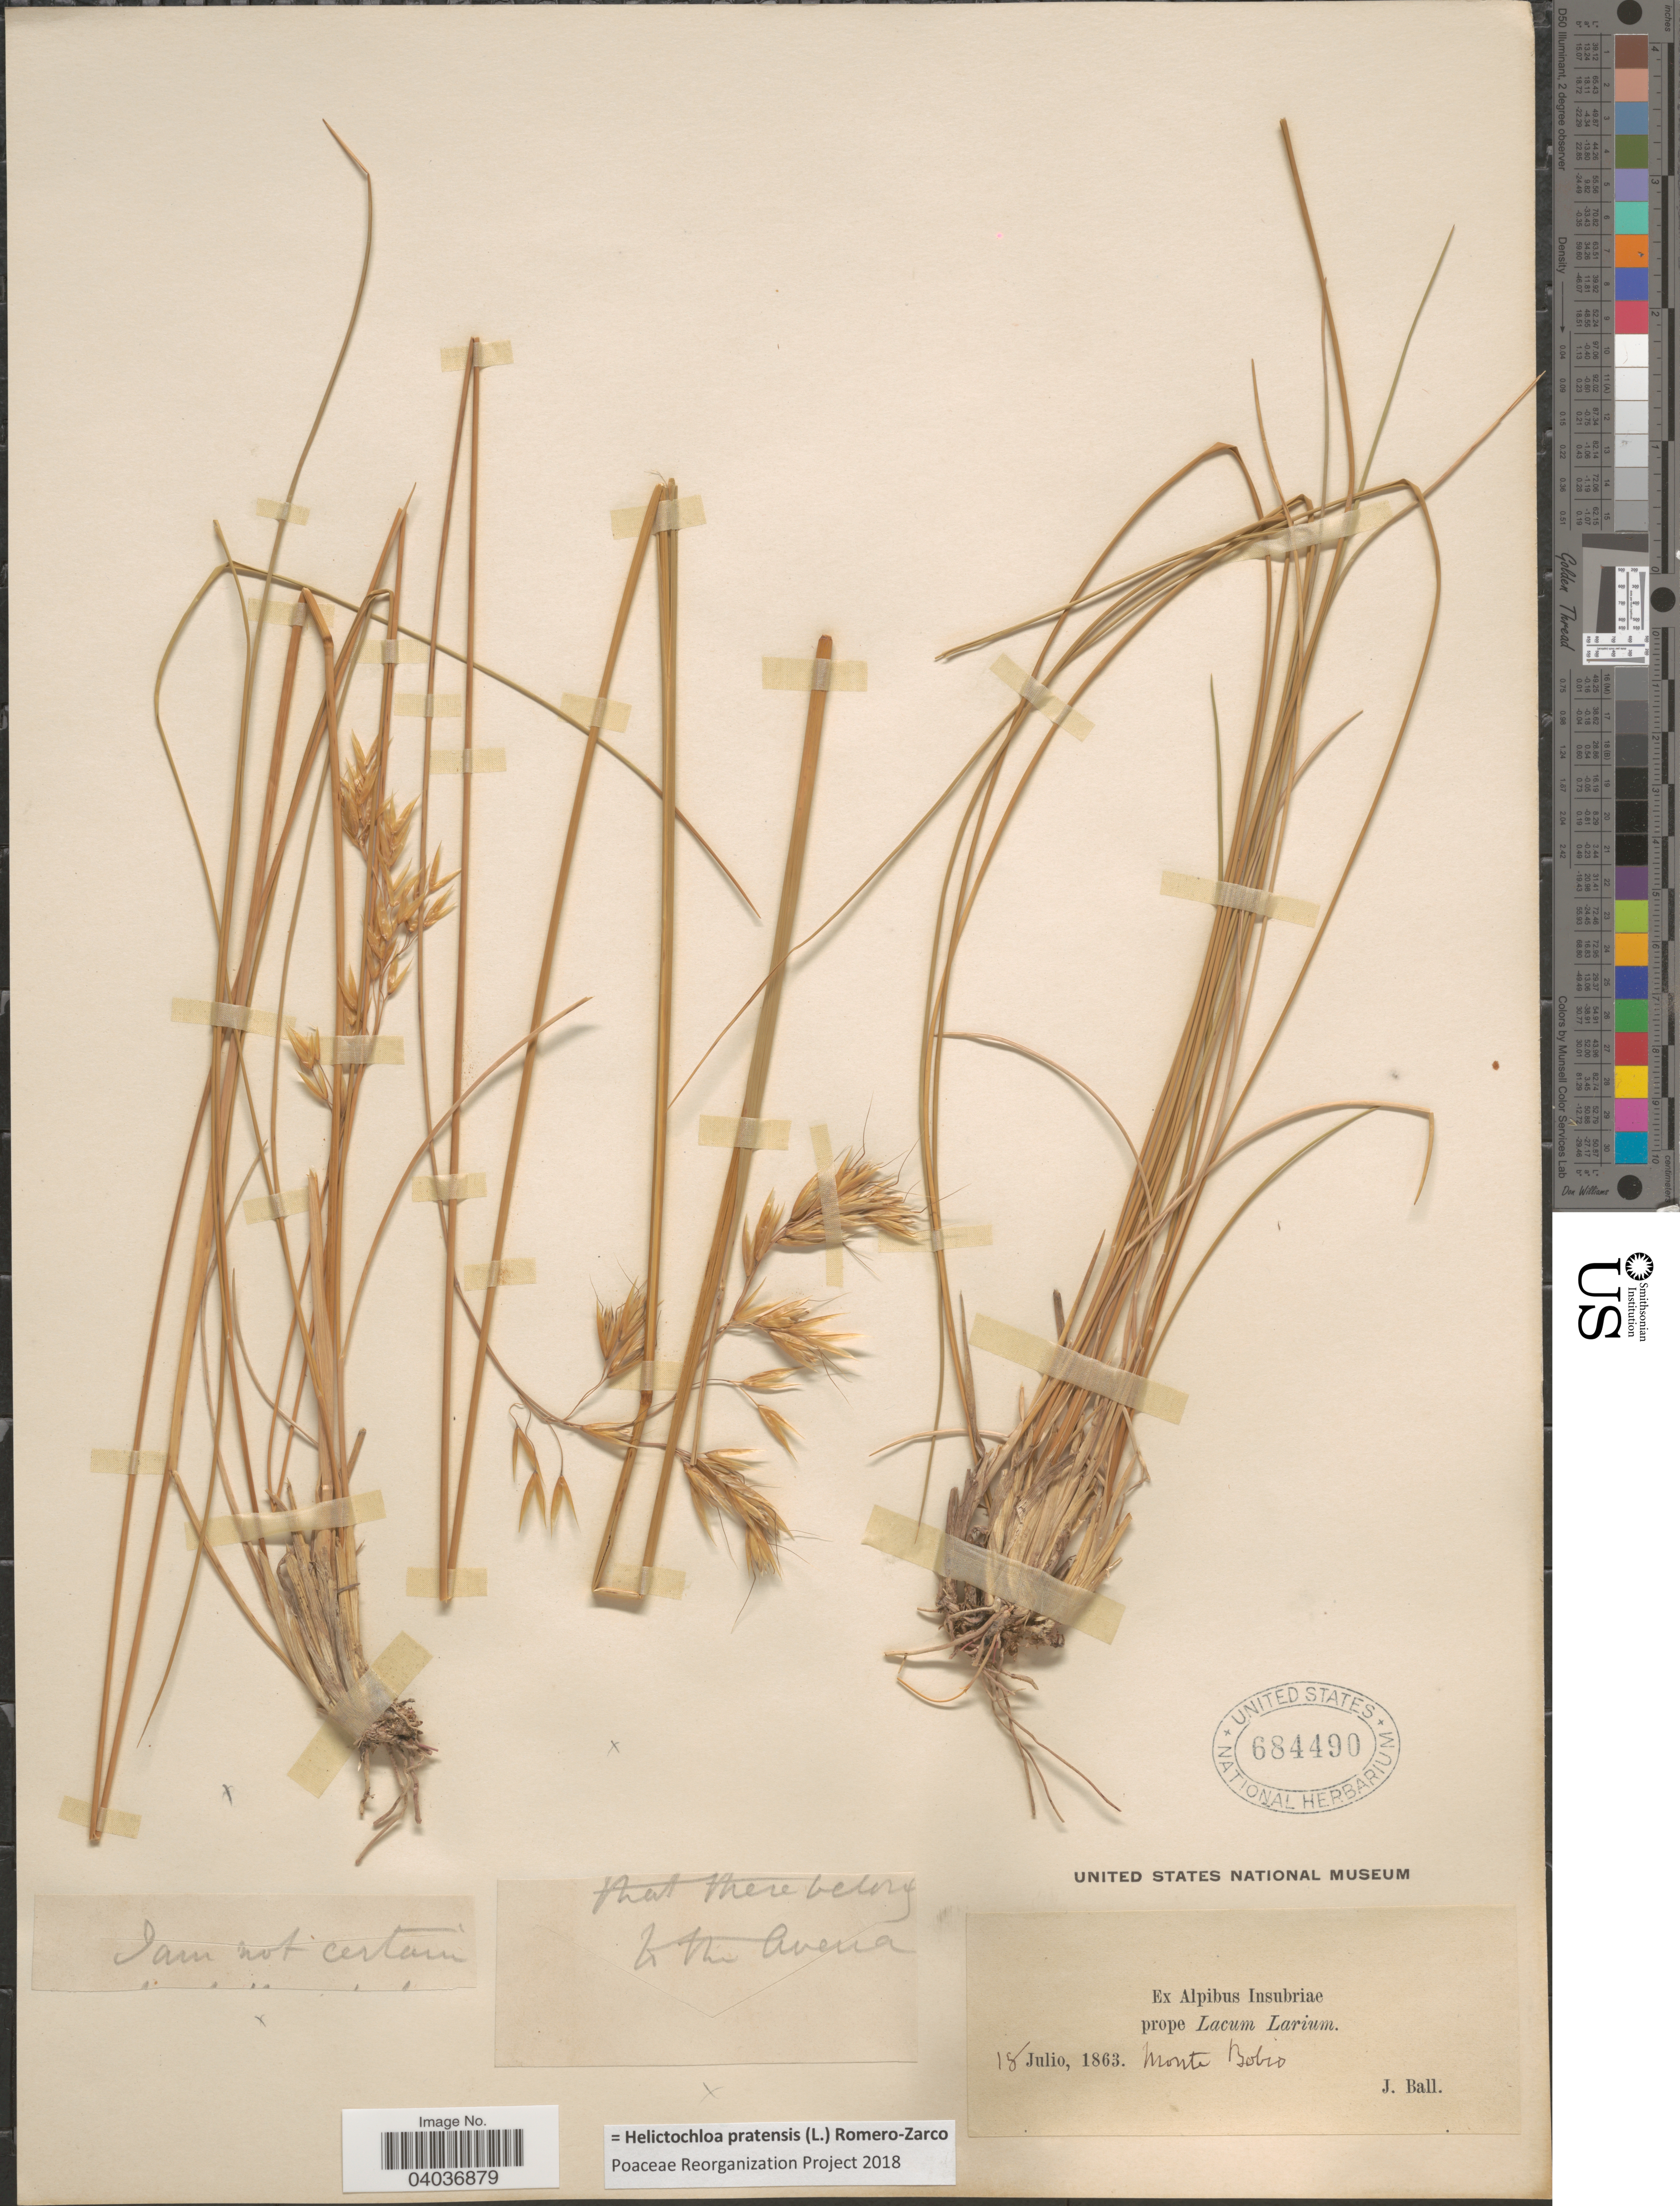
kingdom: Plantae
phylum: Tracheophyta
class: Liliopsida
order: Poales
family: Poaceae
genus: Helictochloa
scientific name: Helictochloa pratensis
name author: (L.) Romero-Zarco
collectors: J. Ball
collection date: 1863-07-18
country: Italy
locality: Ex Alpibus Insubriae prope Lacum Larium. Monte Bobio.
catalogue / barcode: US 684490